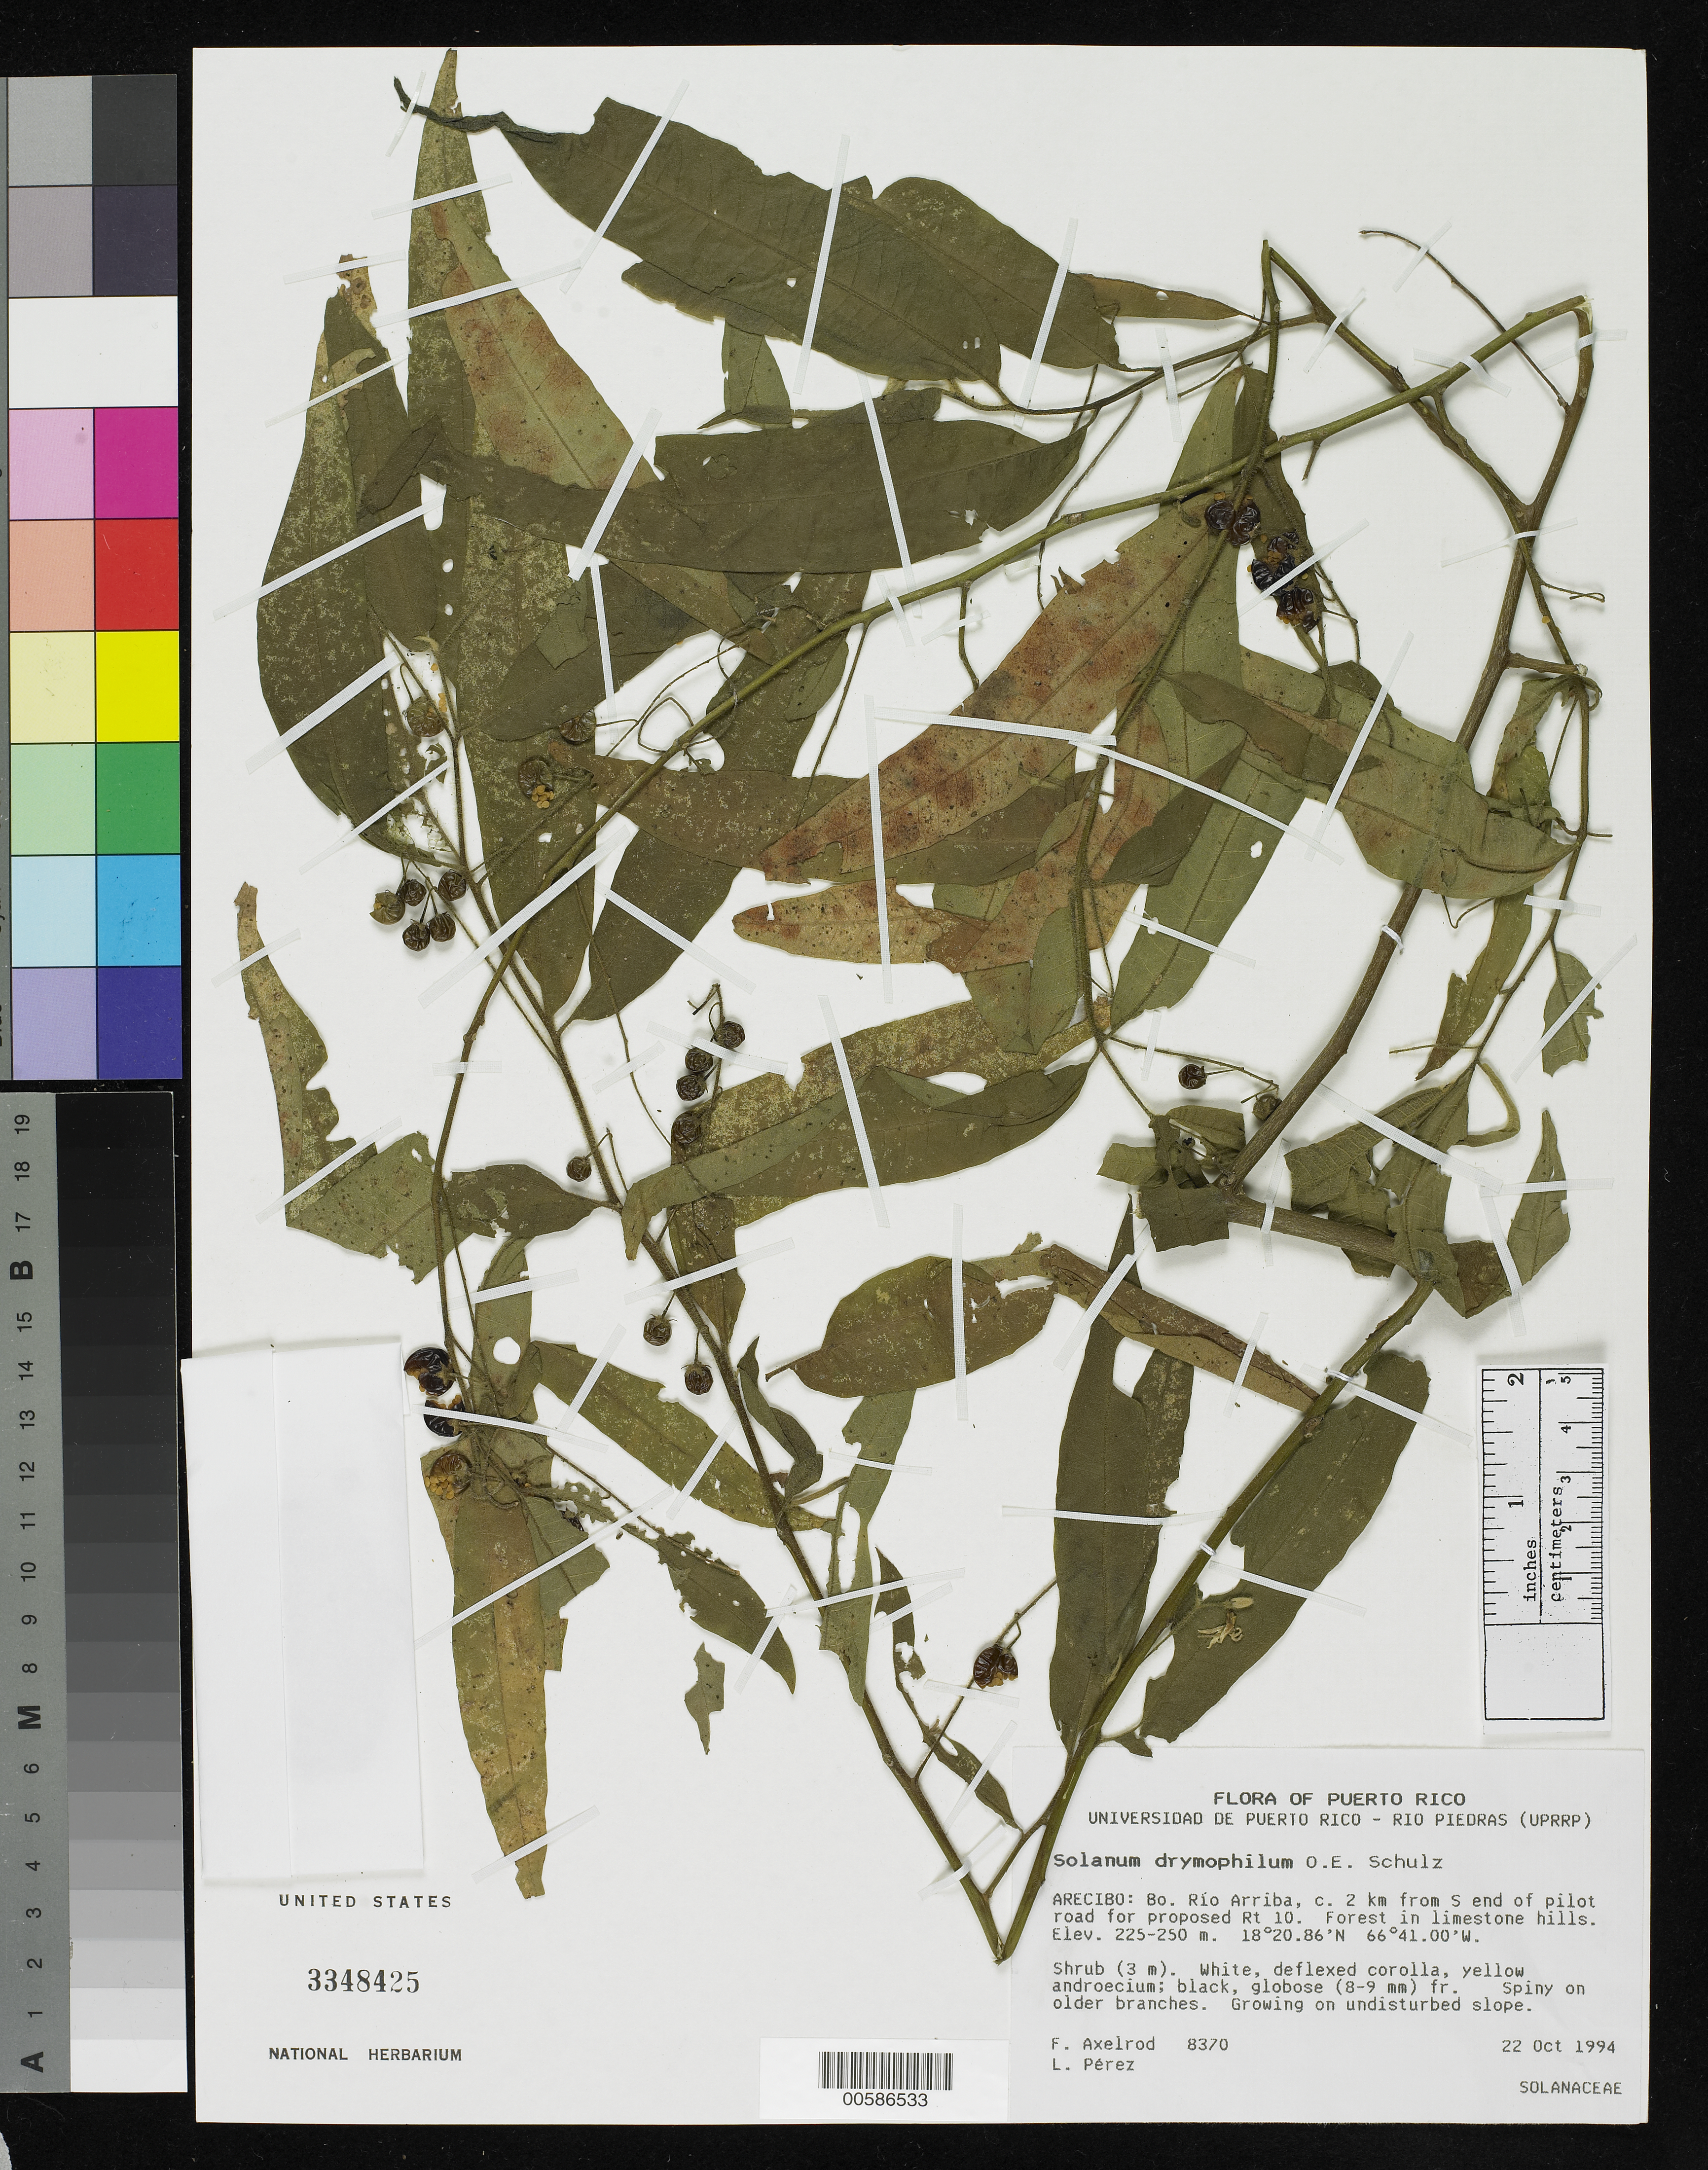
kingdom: Plantae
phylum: Tracheophyta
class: Magnoliopsida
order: Solanales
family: Solanaceae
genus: Solanum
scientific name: Solanum ensifolium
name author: Dunal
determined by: Strickland, R.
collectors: F. S. Axelrod & L. Pérez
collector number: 8370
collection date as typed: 22 Oct 1994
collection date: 1994-10-22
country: Puerto Rico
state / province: Arecibo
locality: Arecibo: Bo. Río Arriba, ca. 2 km from S end of pilot road for proposed Rt. 10.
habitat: Forest in limestone hills.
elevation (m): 225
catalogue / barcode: US 3348425